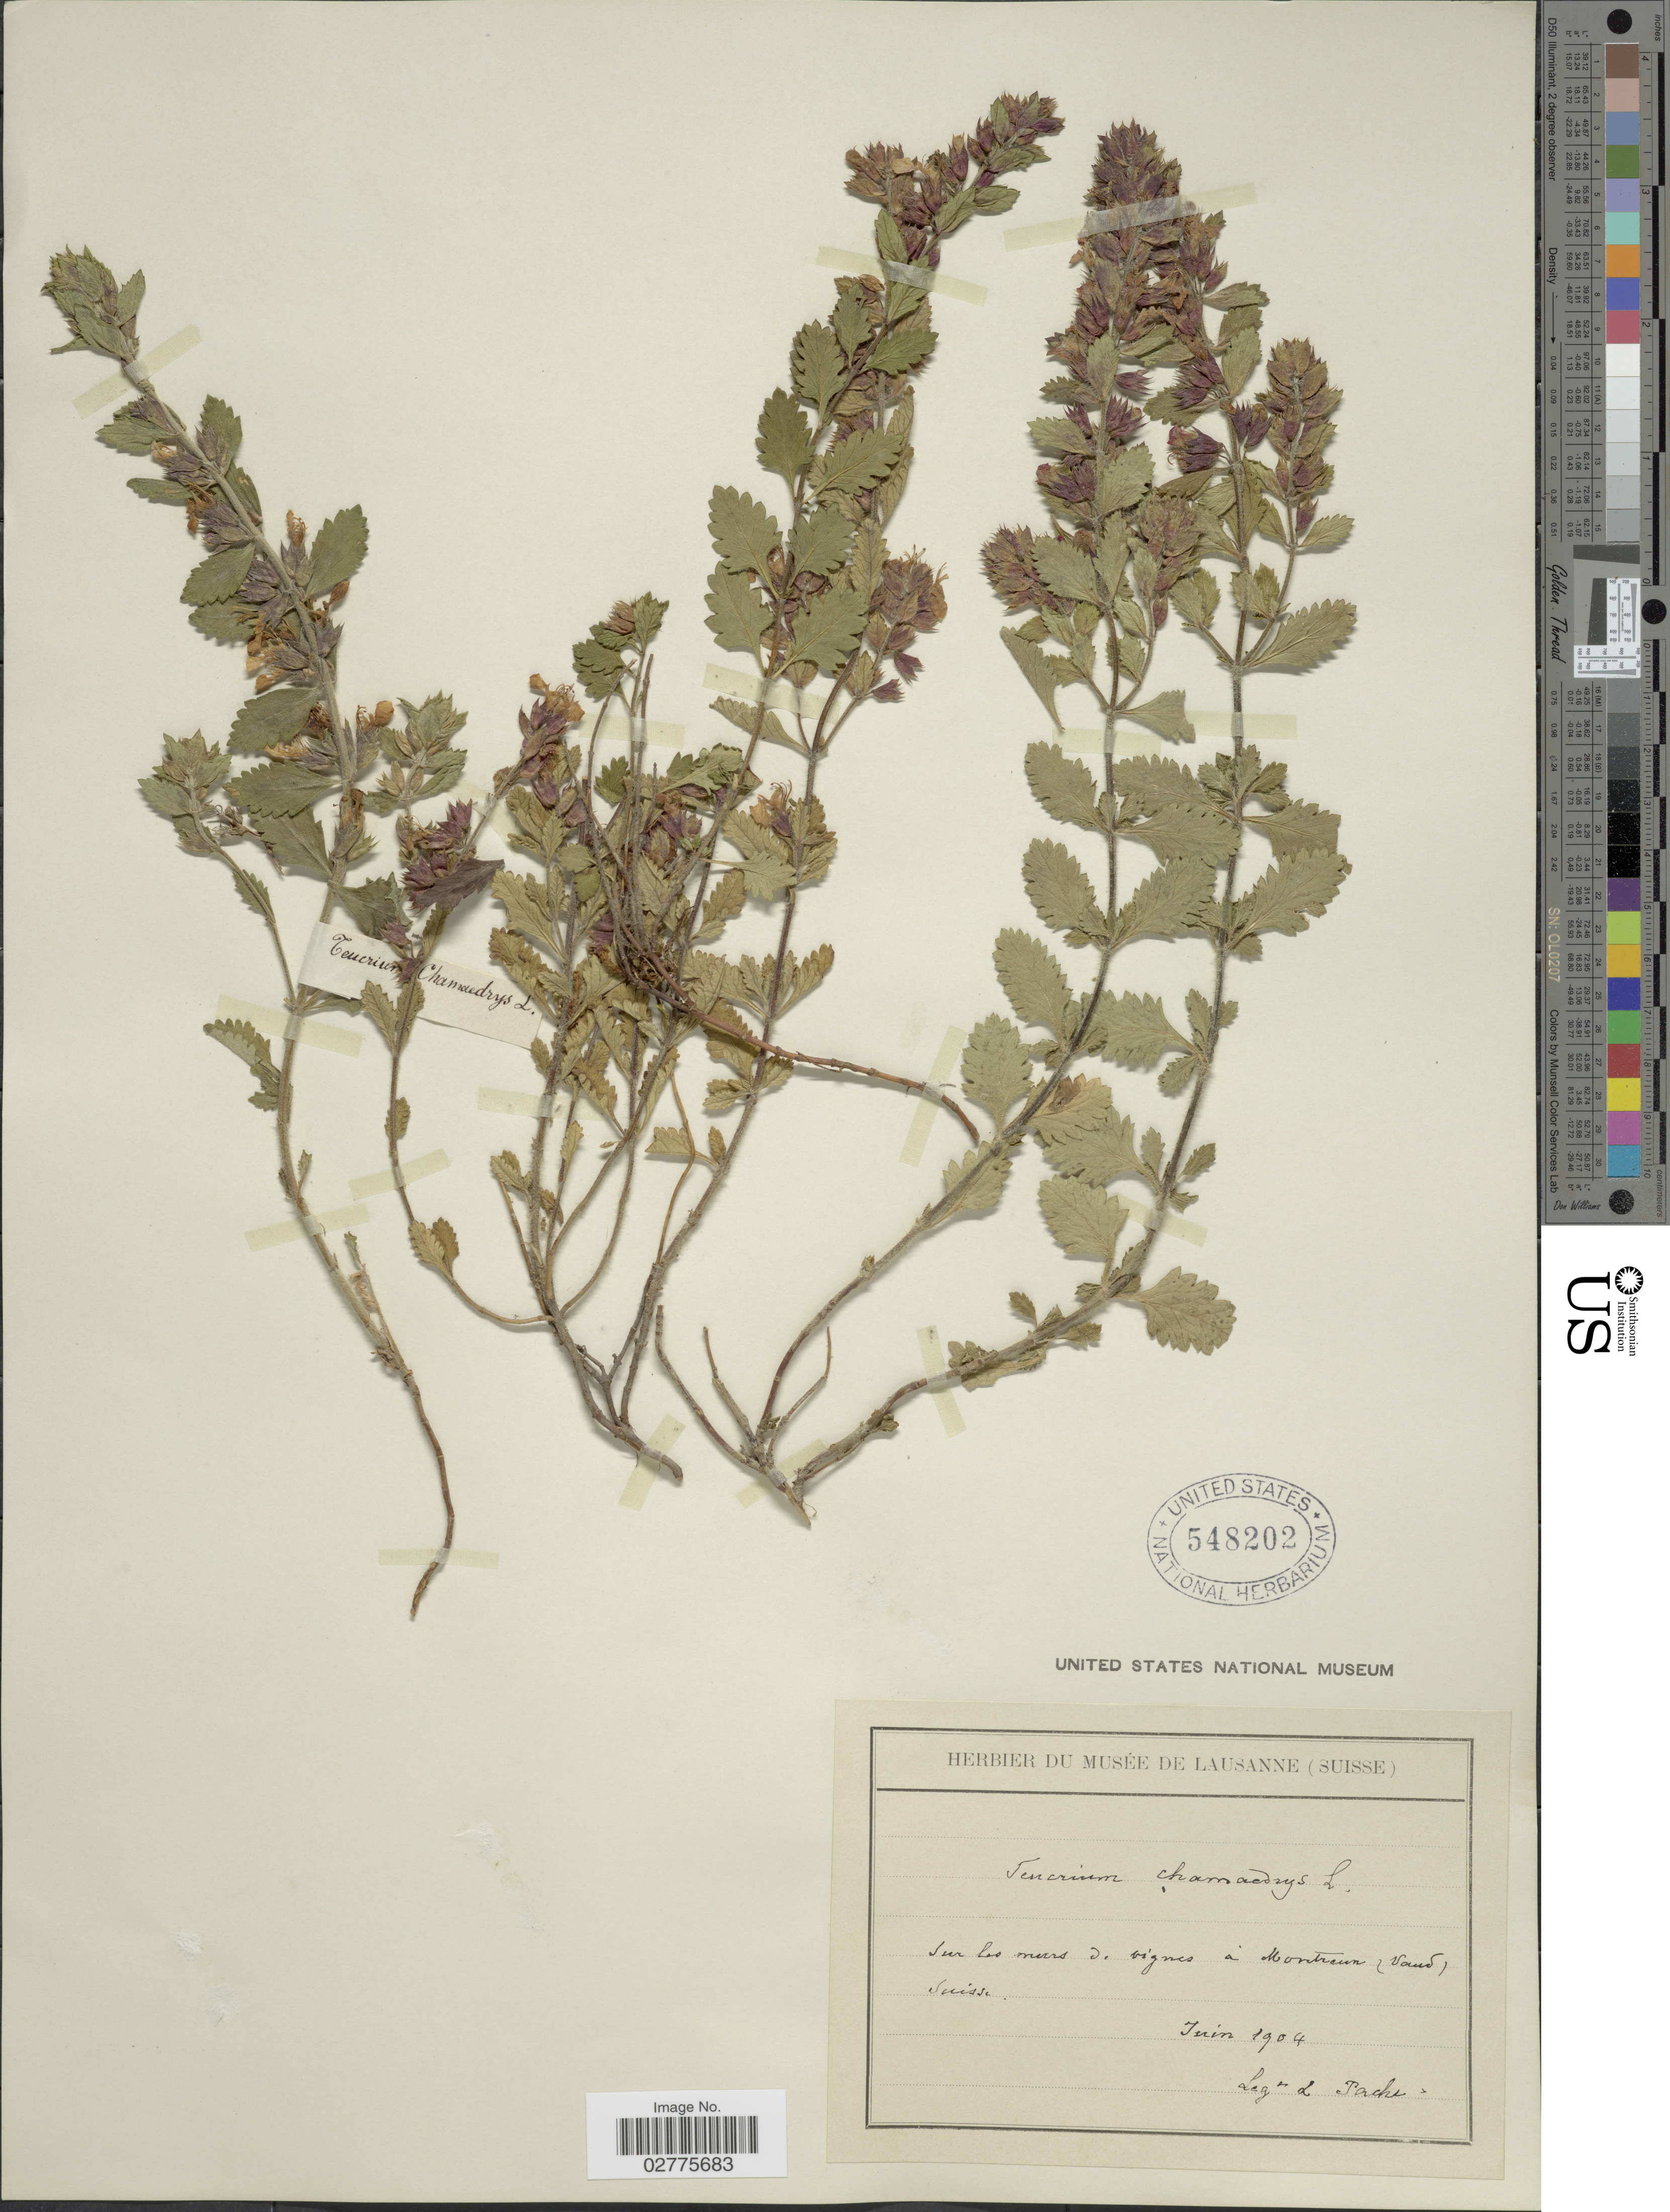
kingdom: Plantae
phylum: Tracheophyta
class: Magnoliopsida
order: Lamiales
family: Lamiaceae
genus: Teucrium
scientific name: Teucrium chamaedrys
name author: L.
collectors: Pache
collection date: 1904-06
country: Switzerland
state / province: Vaud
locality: Sur las murs d vignes á Montreux (Vaud), Suisse.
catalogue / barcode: US 548202